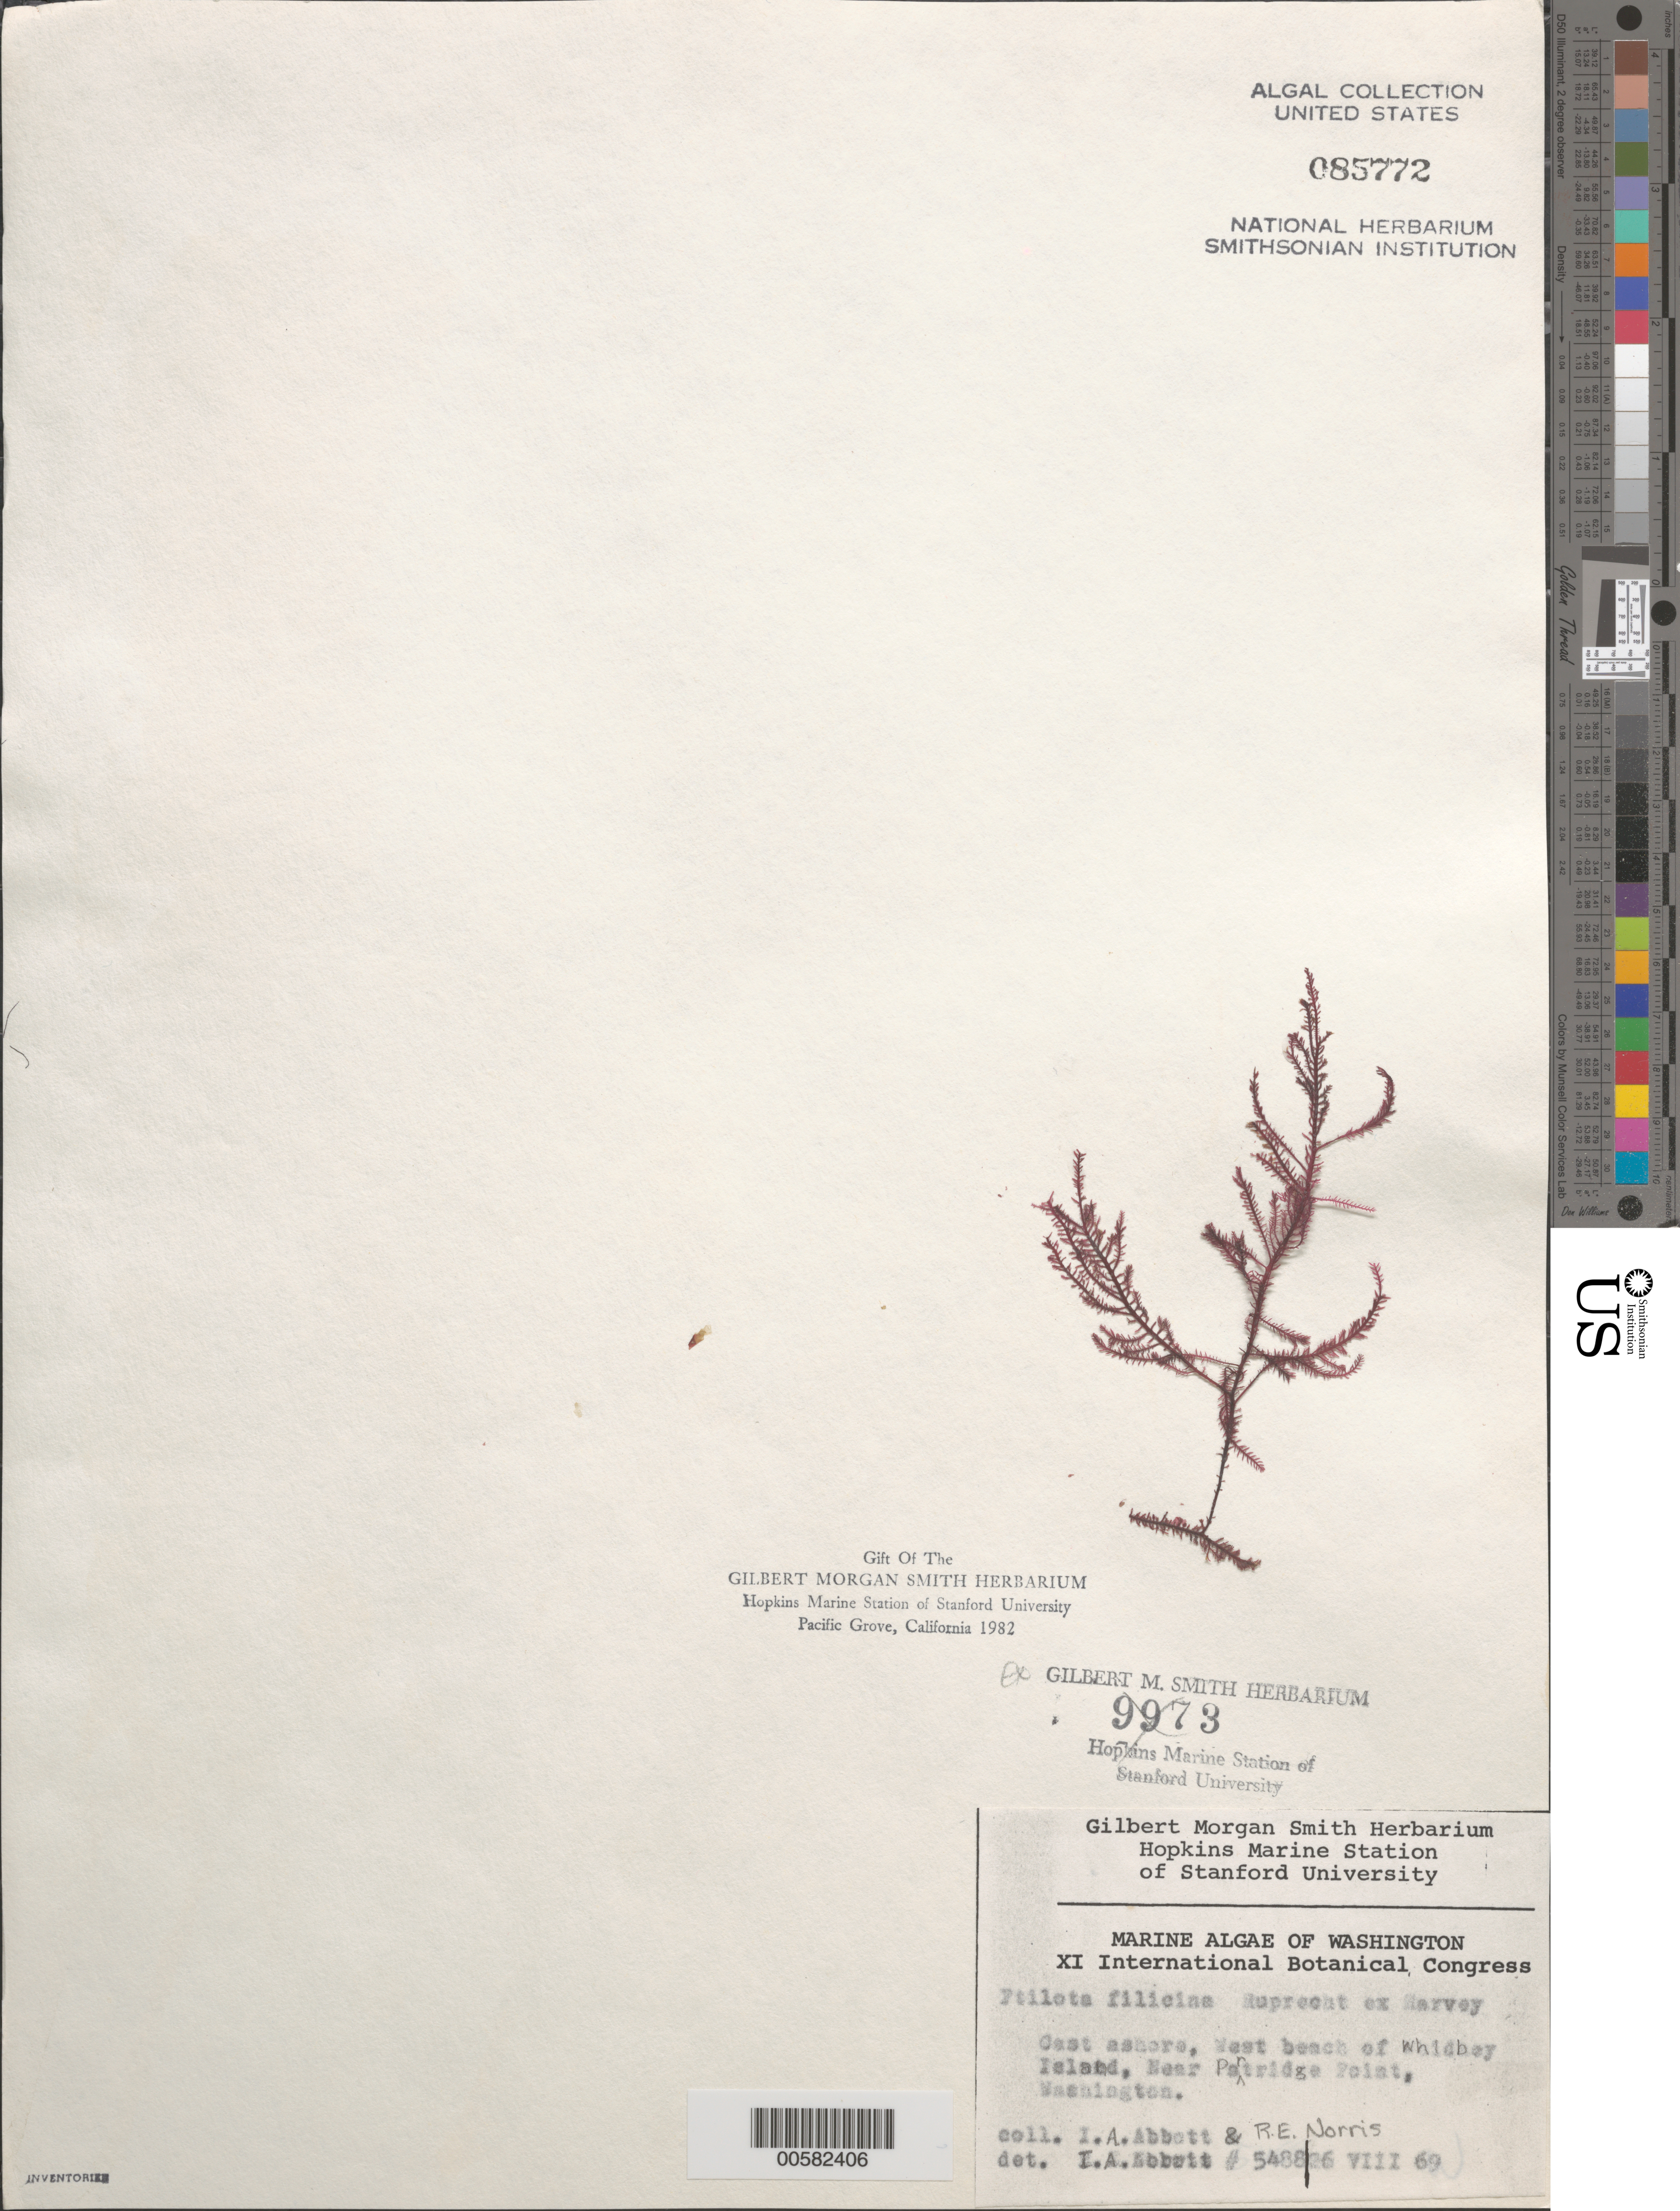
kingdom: Plantae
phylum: Rhodophyta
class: Florideophyceae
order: Ceramiales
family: Wrangeliaceae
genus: Ptilota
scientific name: Ptilota filicina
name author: J. Agardh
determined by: Abbott, Isabella A.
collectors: I. A. Abbott & R. E. Norris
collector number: IAA 5488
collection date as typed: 26 Aug 1969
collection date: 1969-08-26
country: United States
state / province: Washington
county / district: Island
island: Whidbey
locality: West Beach near Partridge Point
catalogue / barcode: US 85772